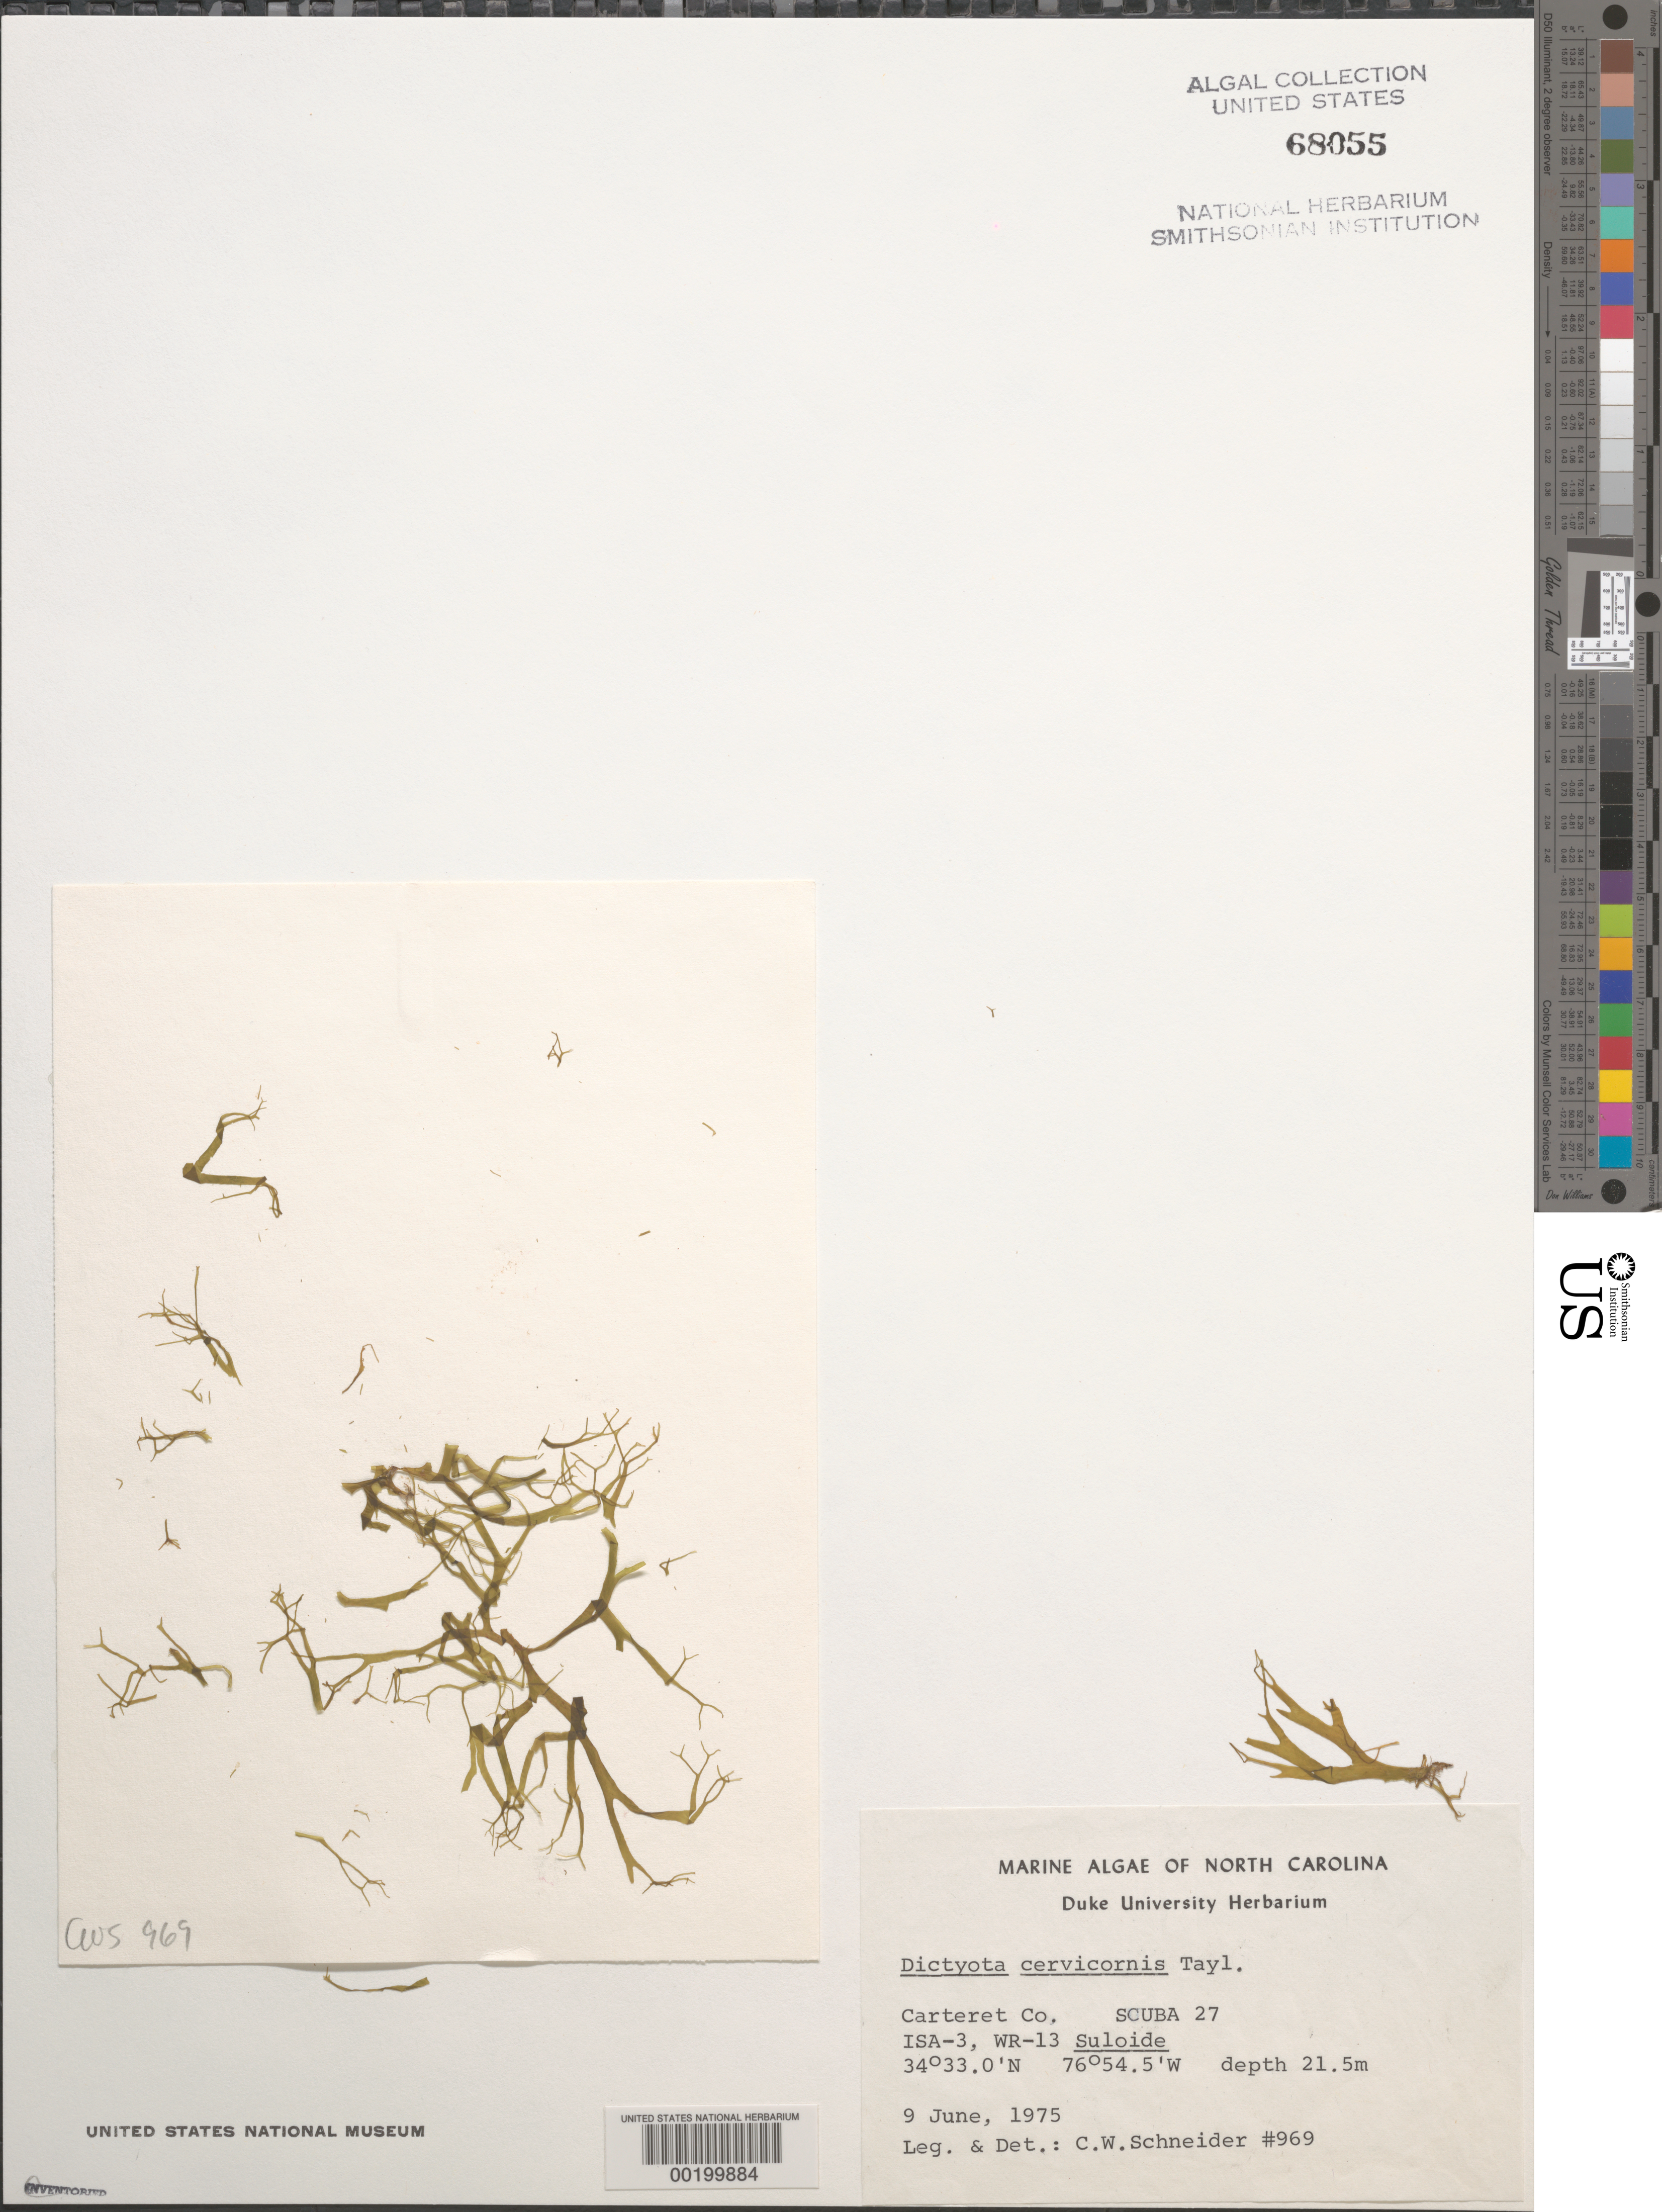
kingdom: Chromista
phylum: Ochrophyta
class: Phaeophyceae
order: Dictyotales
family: Dictyotaceae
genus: Dictyota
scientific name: Dictyota cervicornis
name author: Kütz.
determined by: Schneider, C. W.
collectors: C. W. Schneider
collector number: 969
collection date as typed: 09 Jun 1975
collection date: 1975-06-09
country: United States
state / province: North Carolina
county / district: Carteret County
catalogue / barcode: US 68055